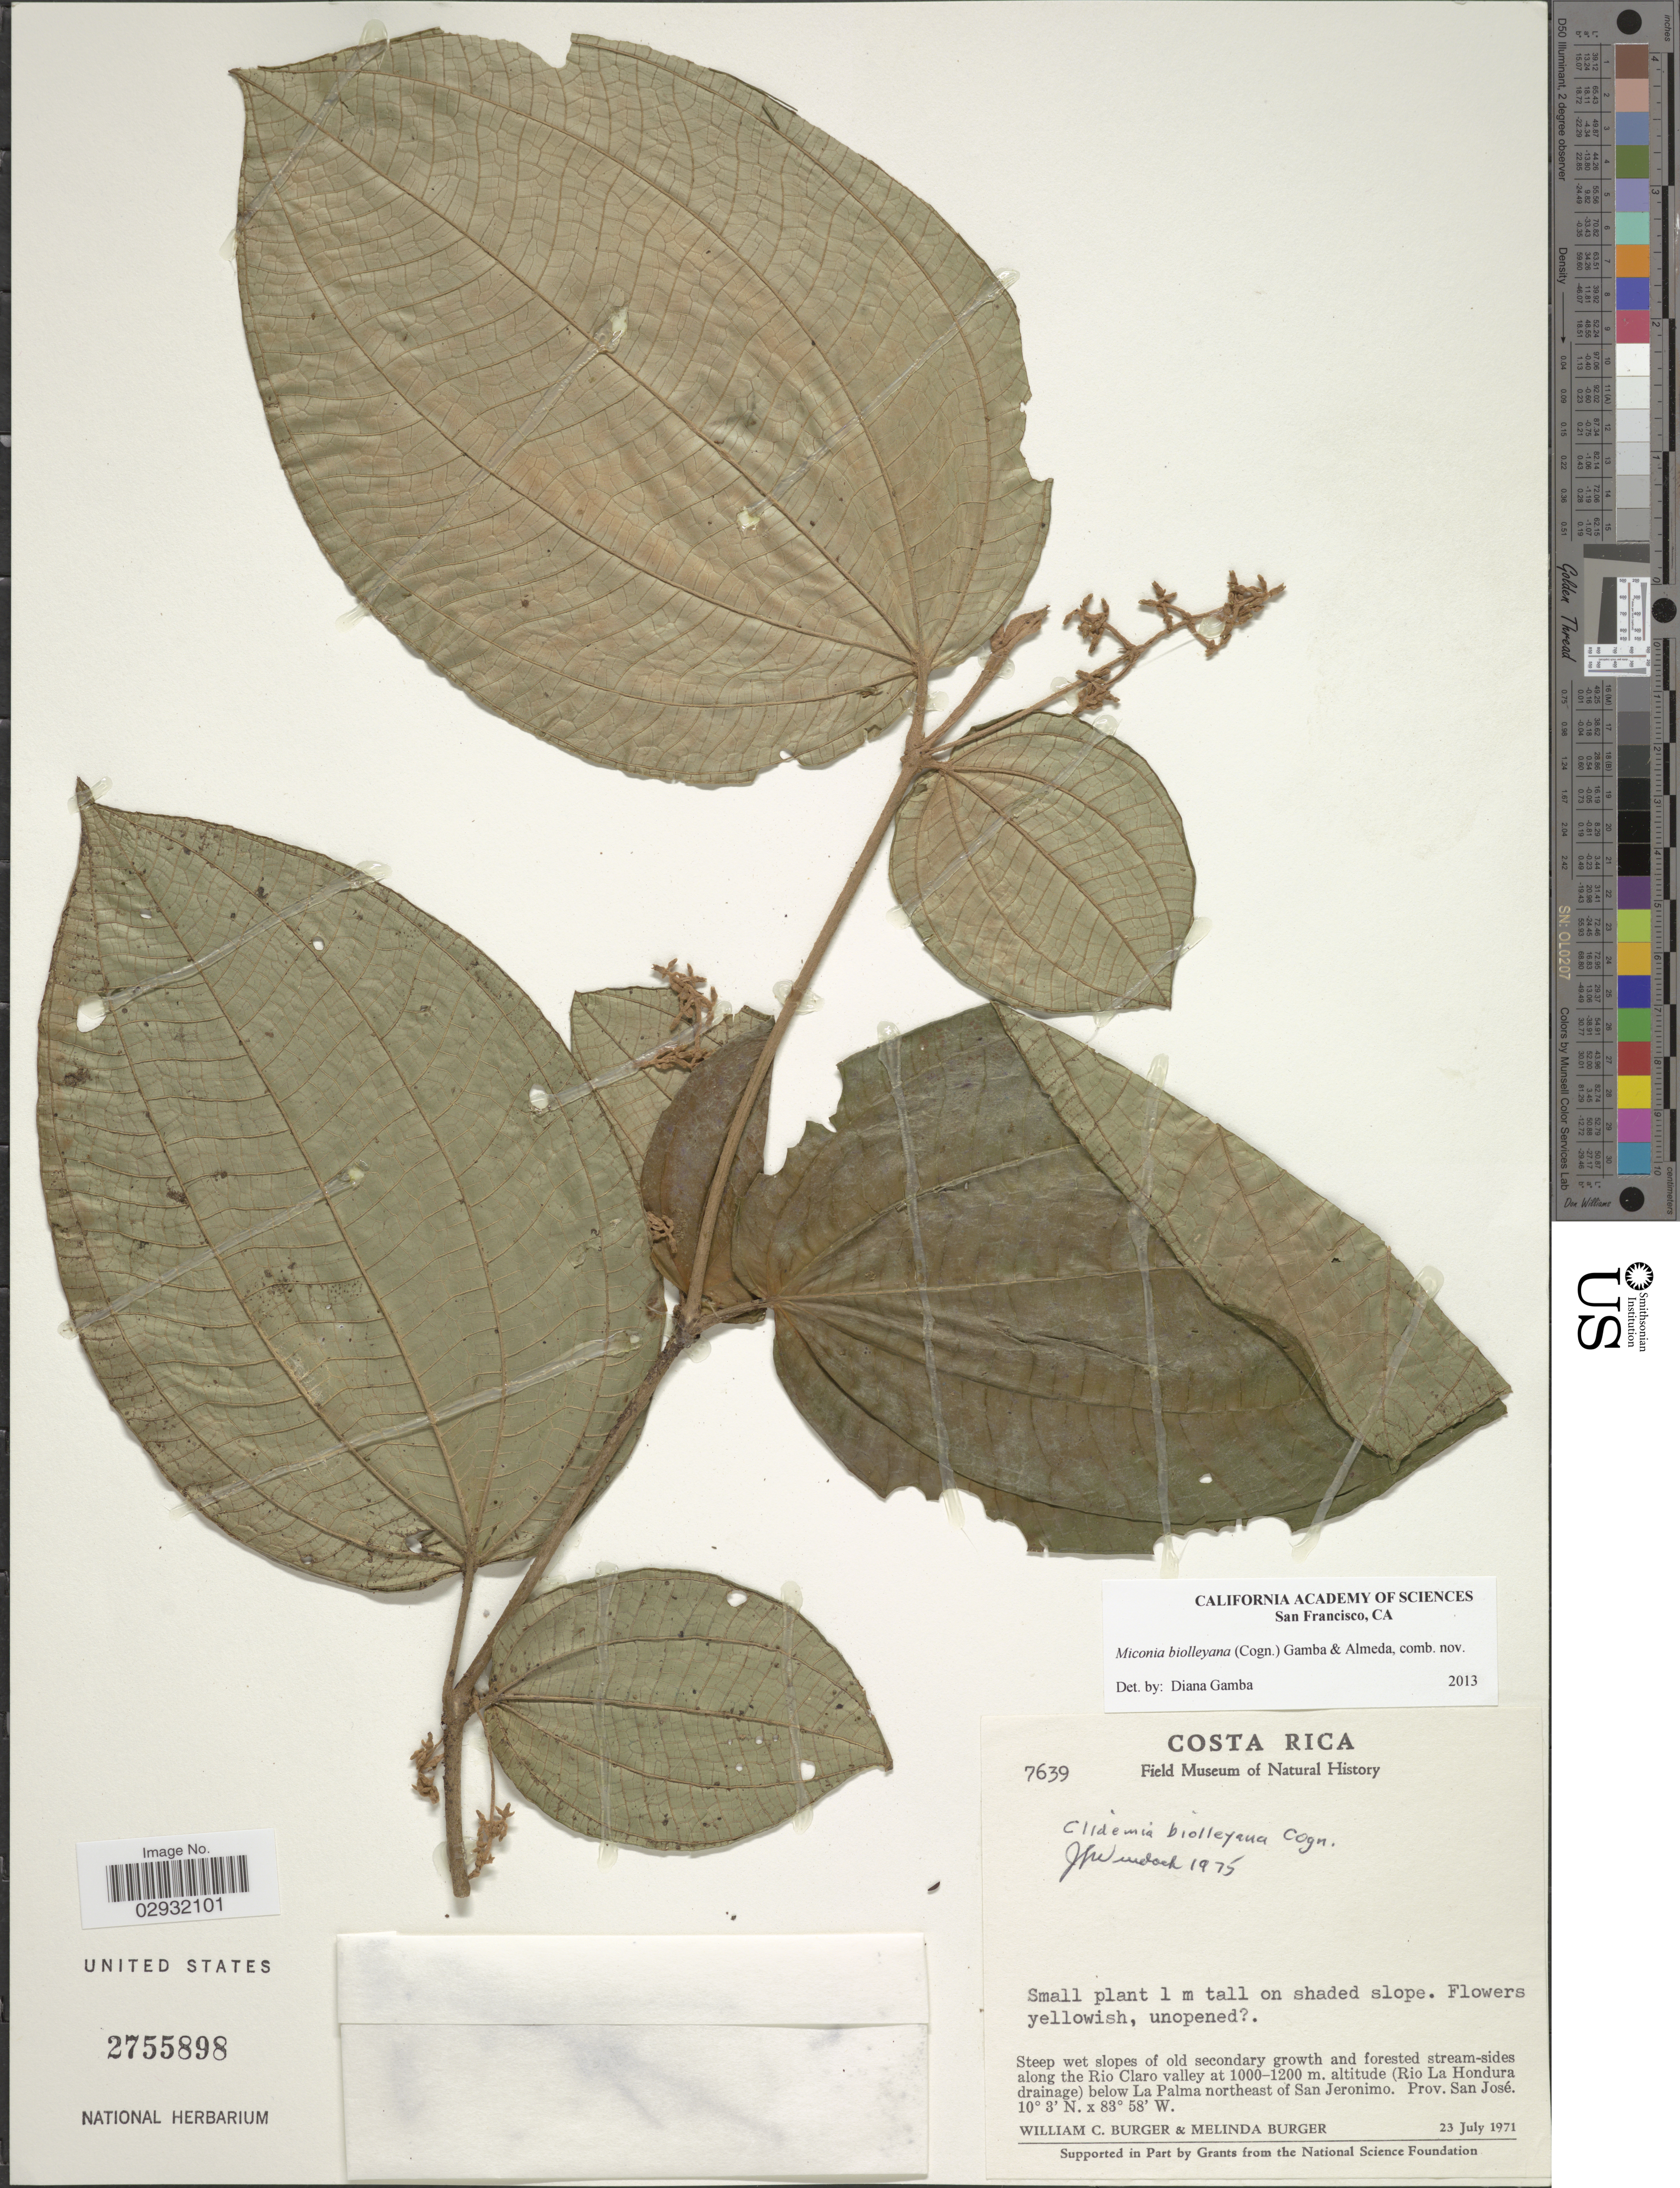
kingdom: Plantae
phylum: Tracheophyta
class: Magnoliopsida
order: Myrtales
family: Melastomataceae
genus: Miconia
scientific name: Miconia biolleyana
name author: (Cogn.) Gamba & Almeda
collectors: W. Burger & M. Burger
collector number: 7639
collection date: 1971-07-23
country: Costa Rica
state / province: San José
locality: Stream-sides along the Rio Claro valley (Rio La Hondura drainage) below La Palma northeast of San Jeronimo.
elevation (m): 1000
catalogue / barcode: US 2755898